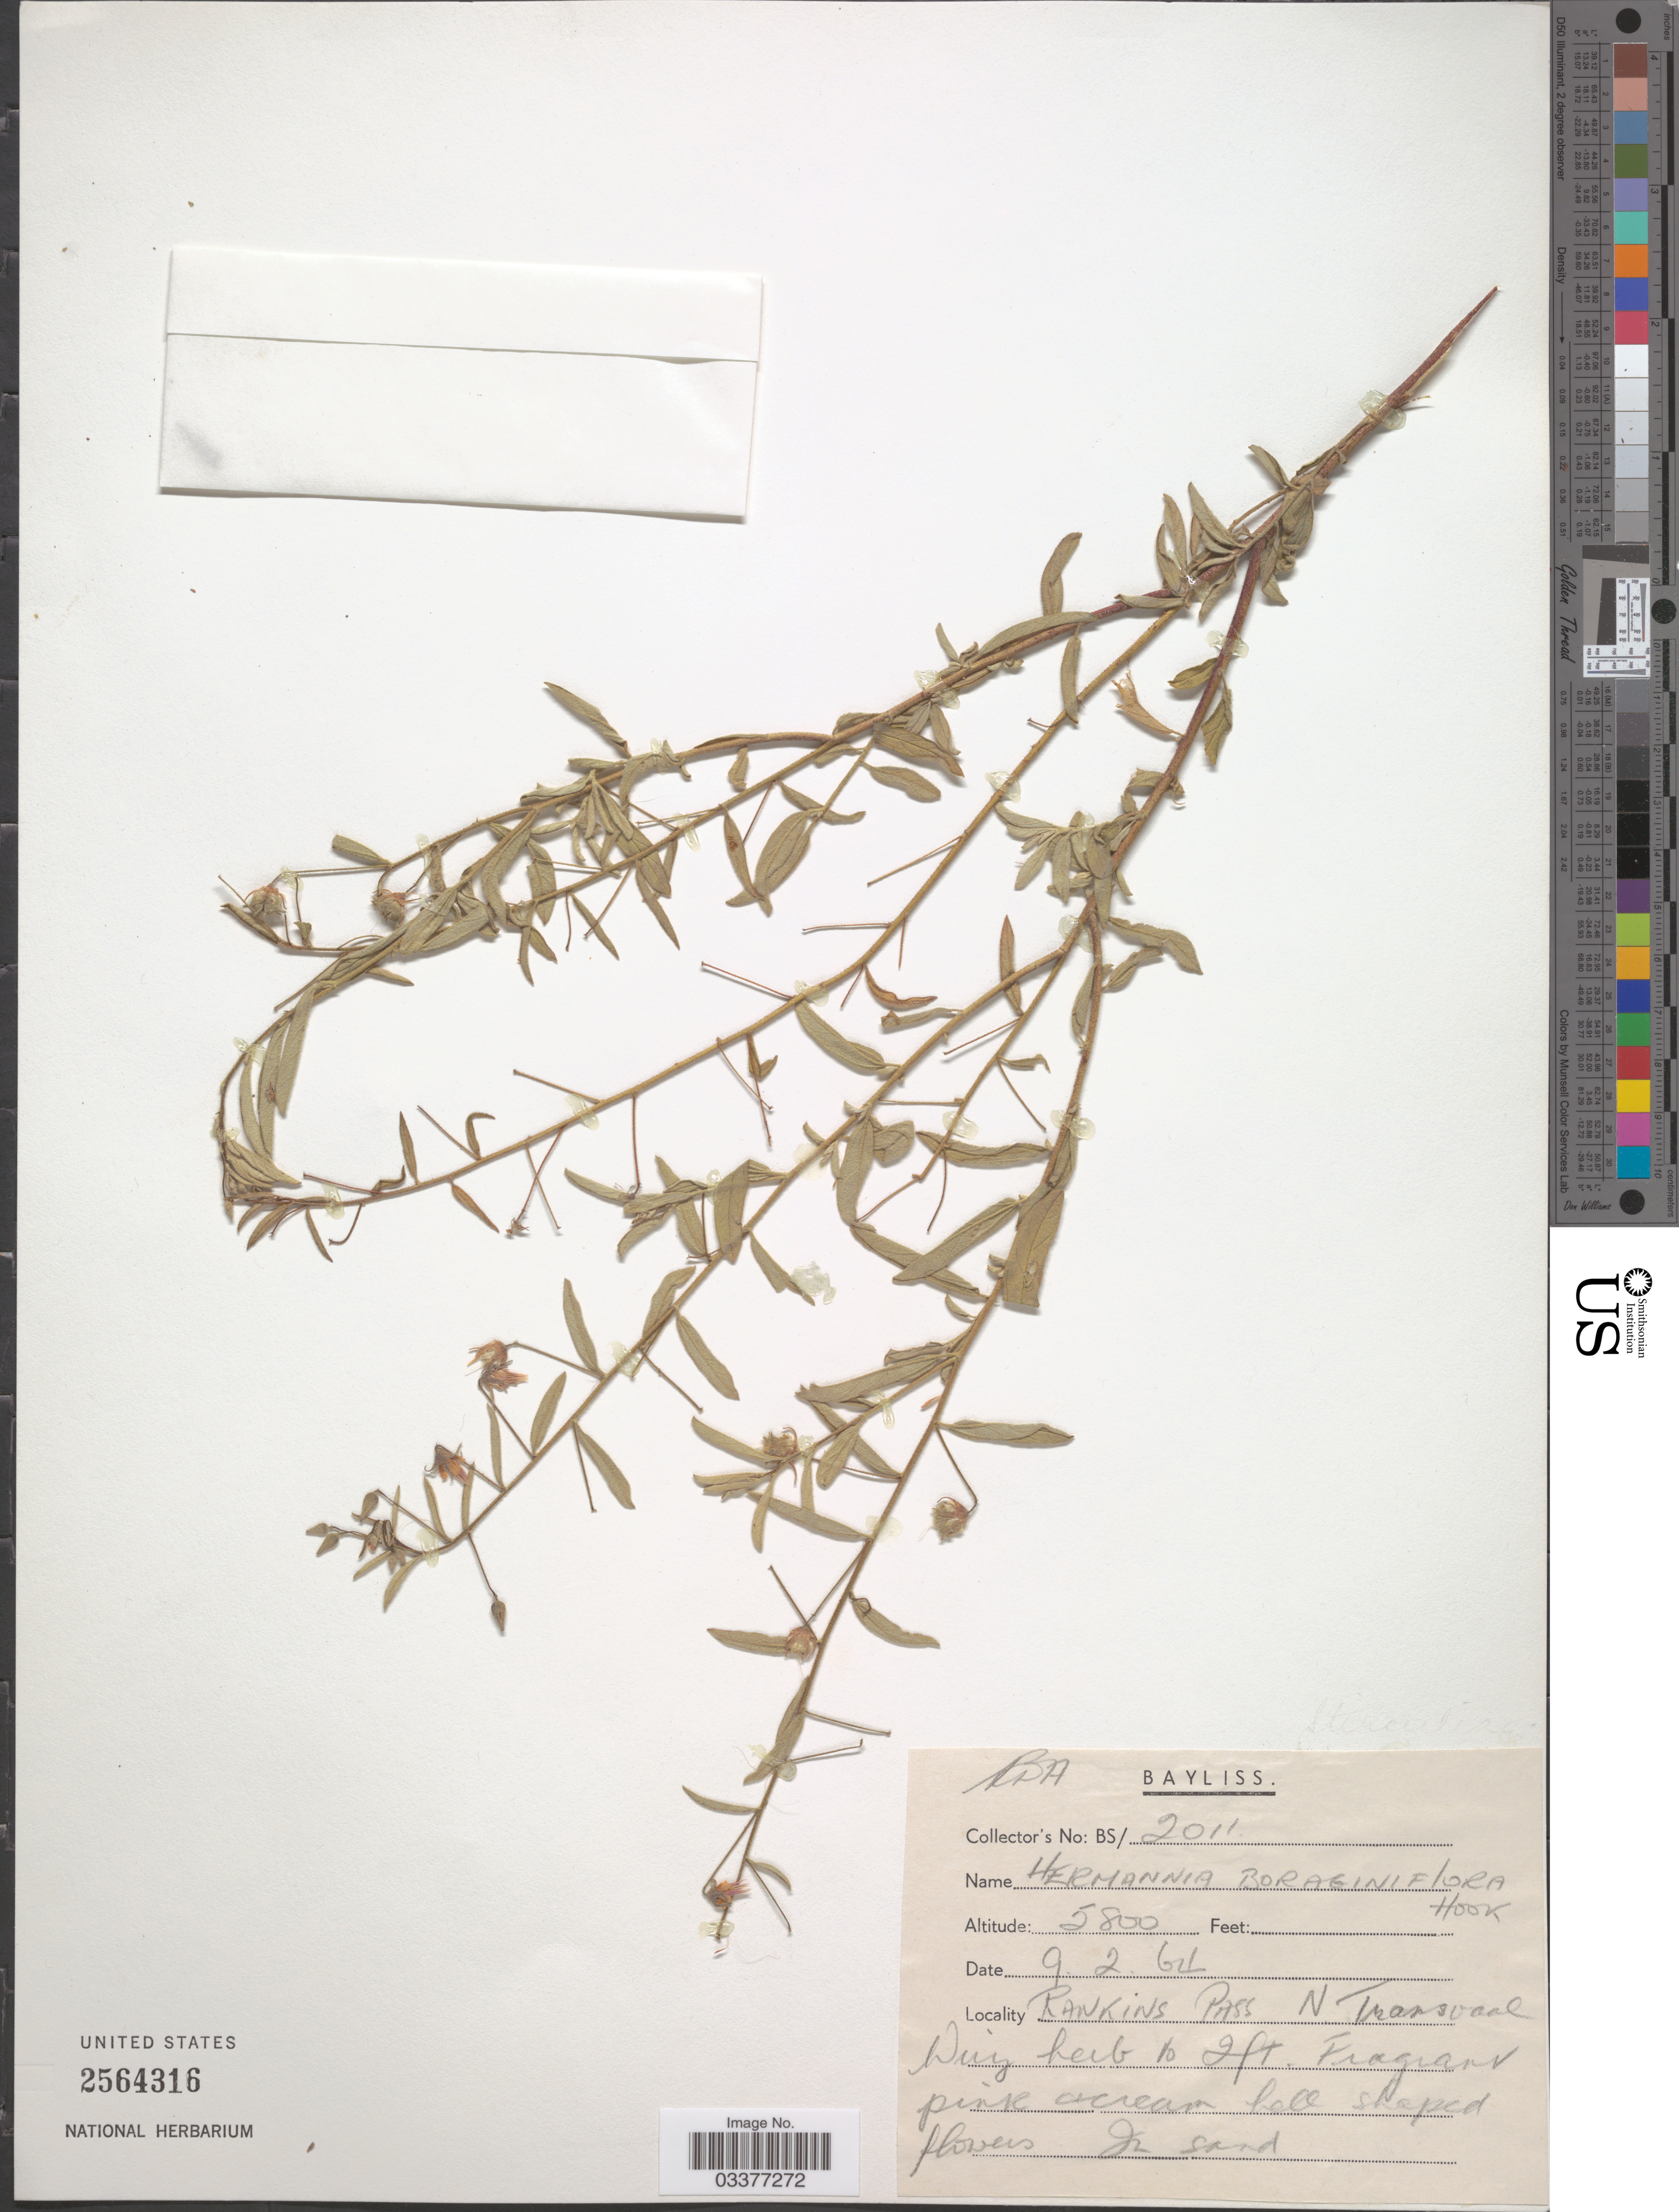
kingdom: Plantae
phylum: Tracheophyta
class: Magnoliopsida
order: Malvales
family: Malvaceae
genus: Hermannia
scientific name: Hermannia boraginiflora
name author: Hook.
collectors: Bayliss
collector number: BS/2011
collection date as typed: Transcribed d/m/y: 9/2/64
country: South Africa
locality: Rankins Pass N Transvaal.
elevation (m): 1768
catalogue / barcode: US 2564316